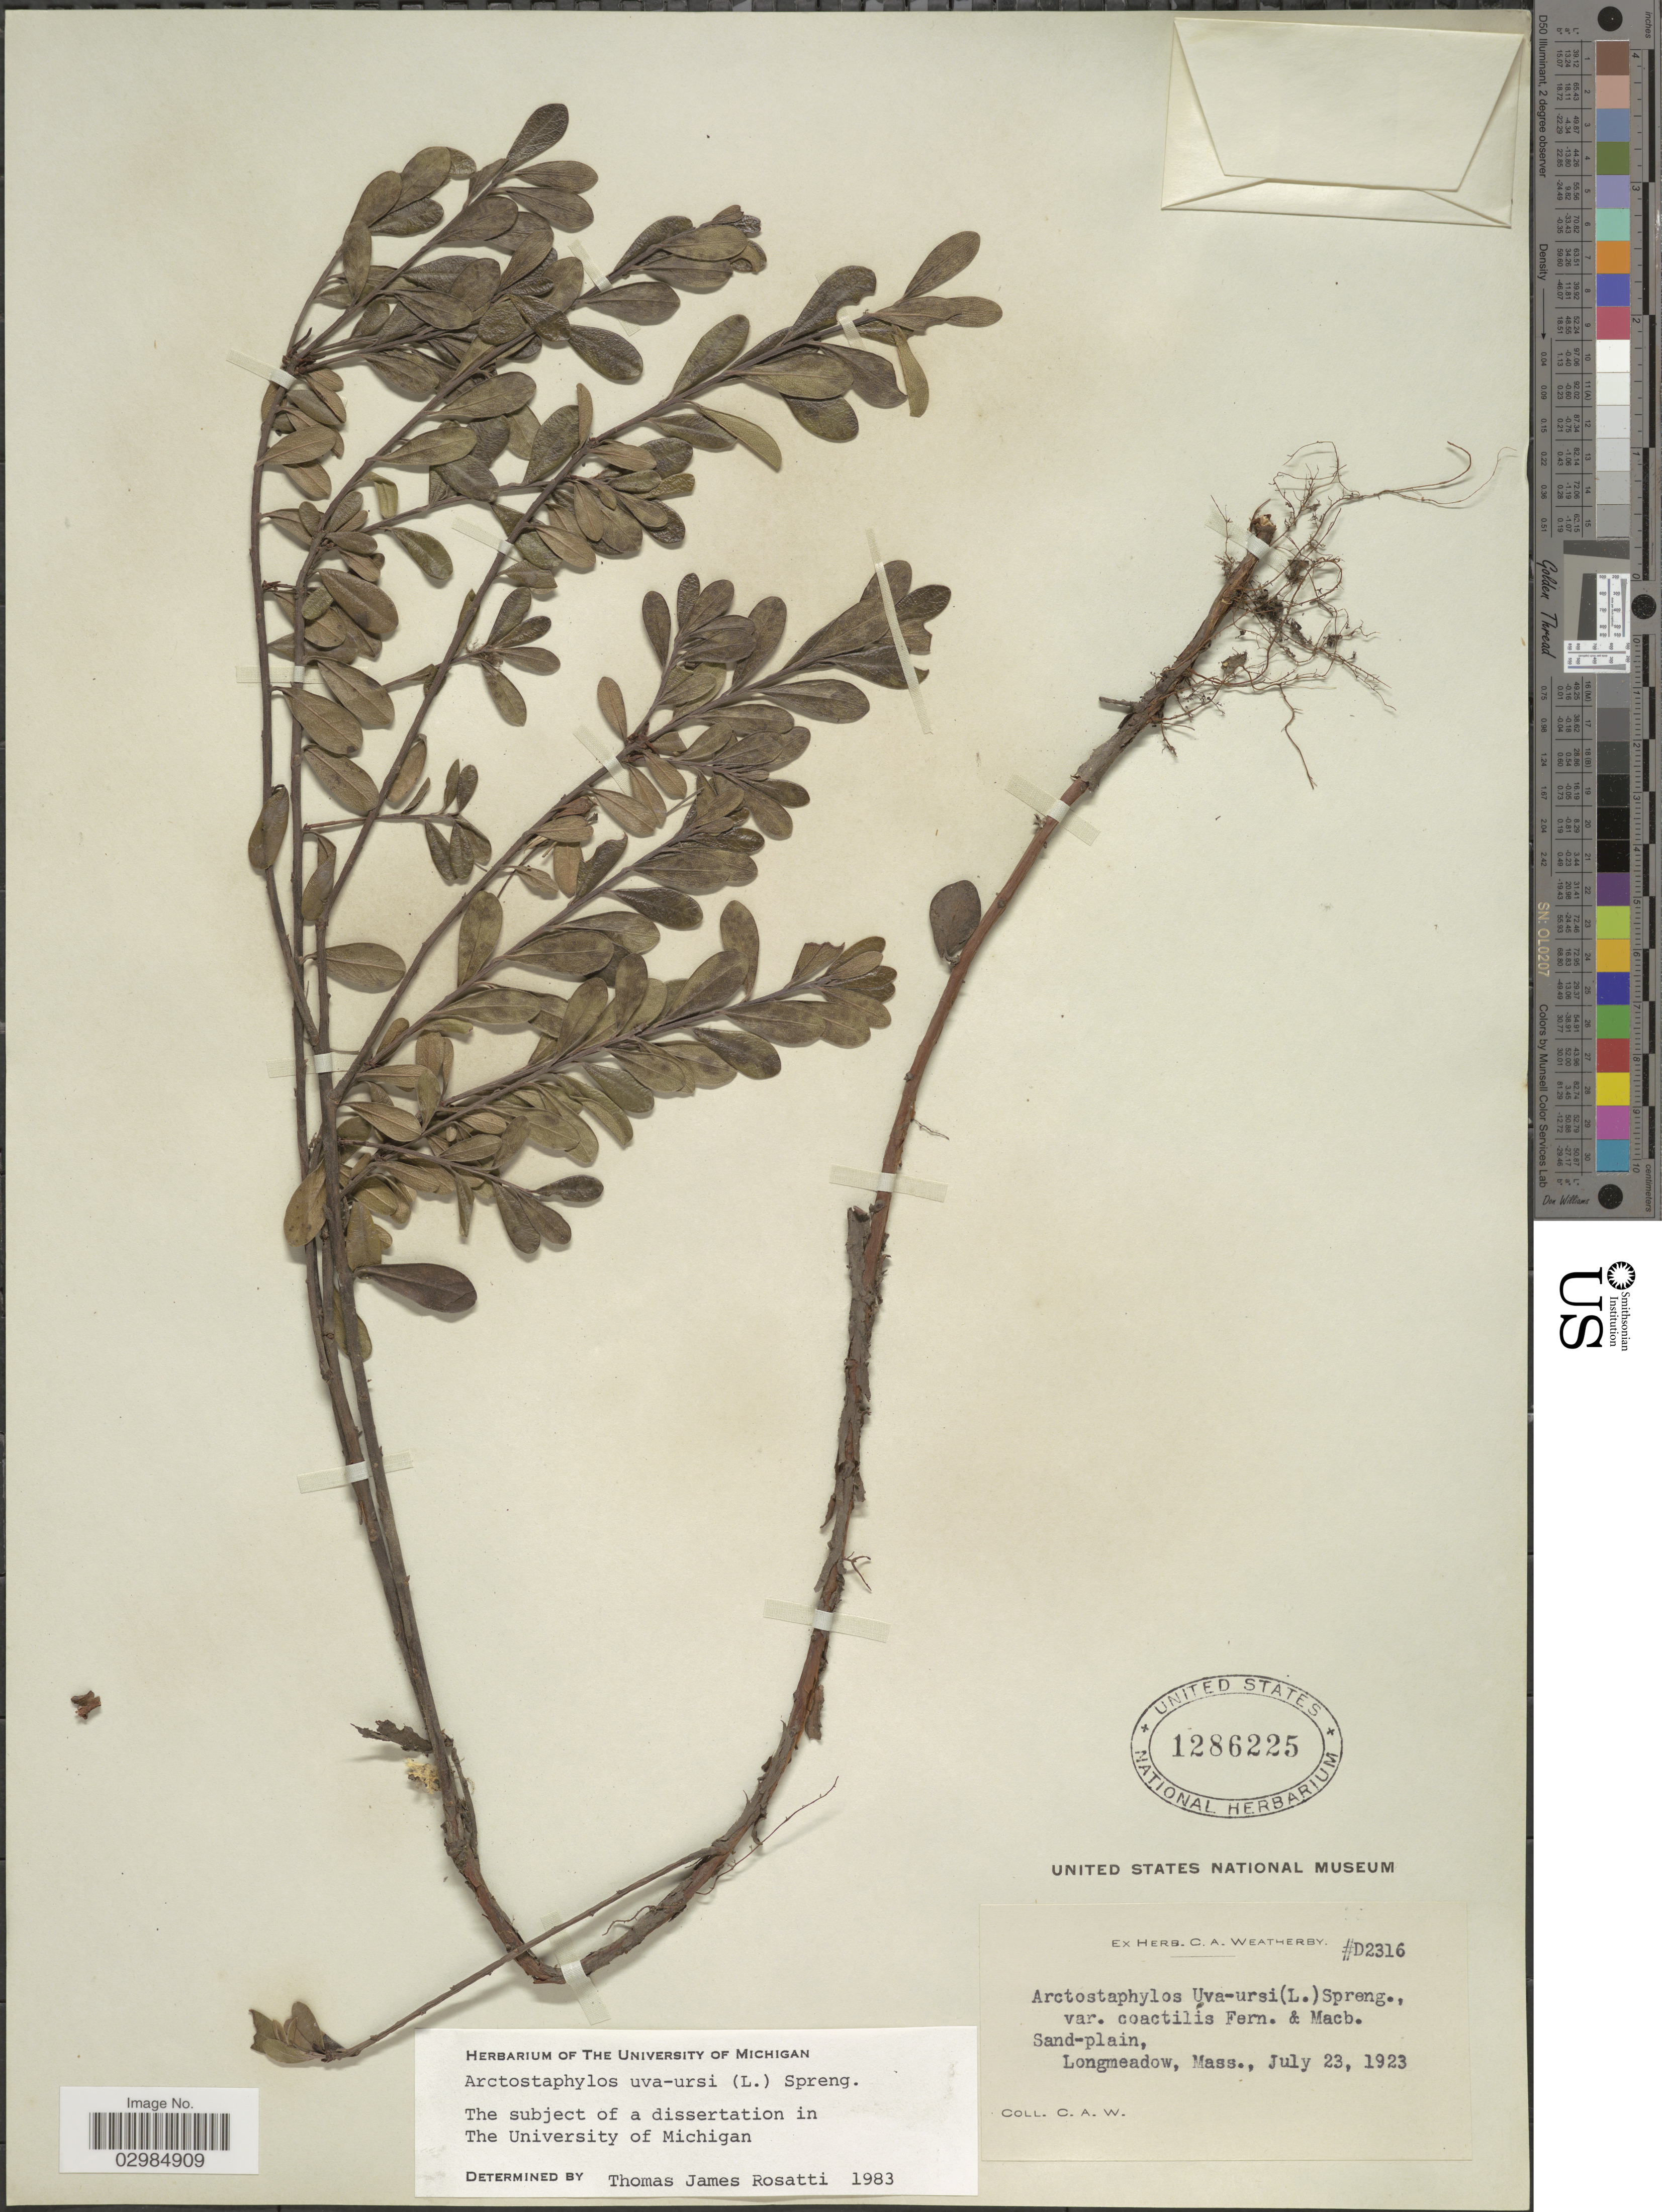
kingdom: Plantae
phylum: Tracheophyta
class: Magnoliopsida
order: Ericales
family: Ericaceae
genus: Arctostaphylos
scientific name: Arctostaphylos uva-ursi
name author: (L.) Spreng.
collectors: Ex herb. C. A. Weatherby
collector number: D2316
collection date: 1923-07-23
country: United States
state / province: Massachusetts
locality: Sand-plain, Longmeadow.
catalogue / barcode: US 1286225